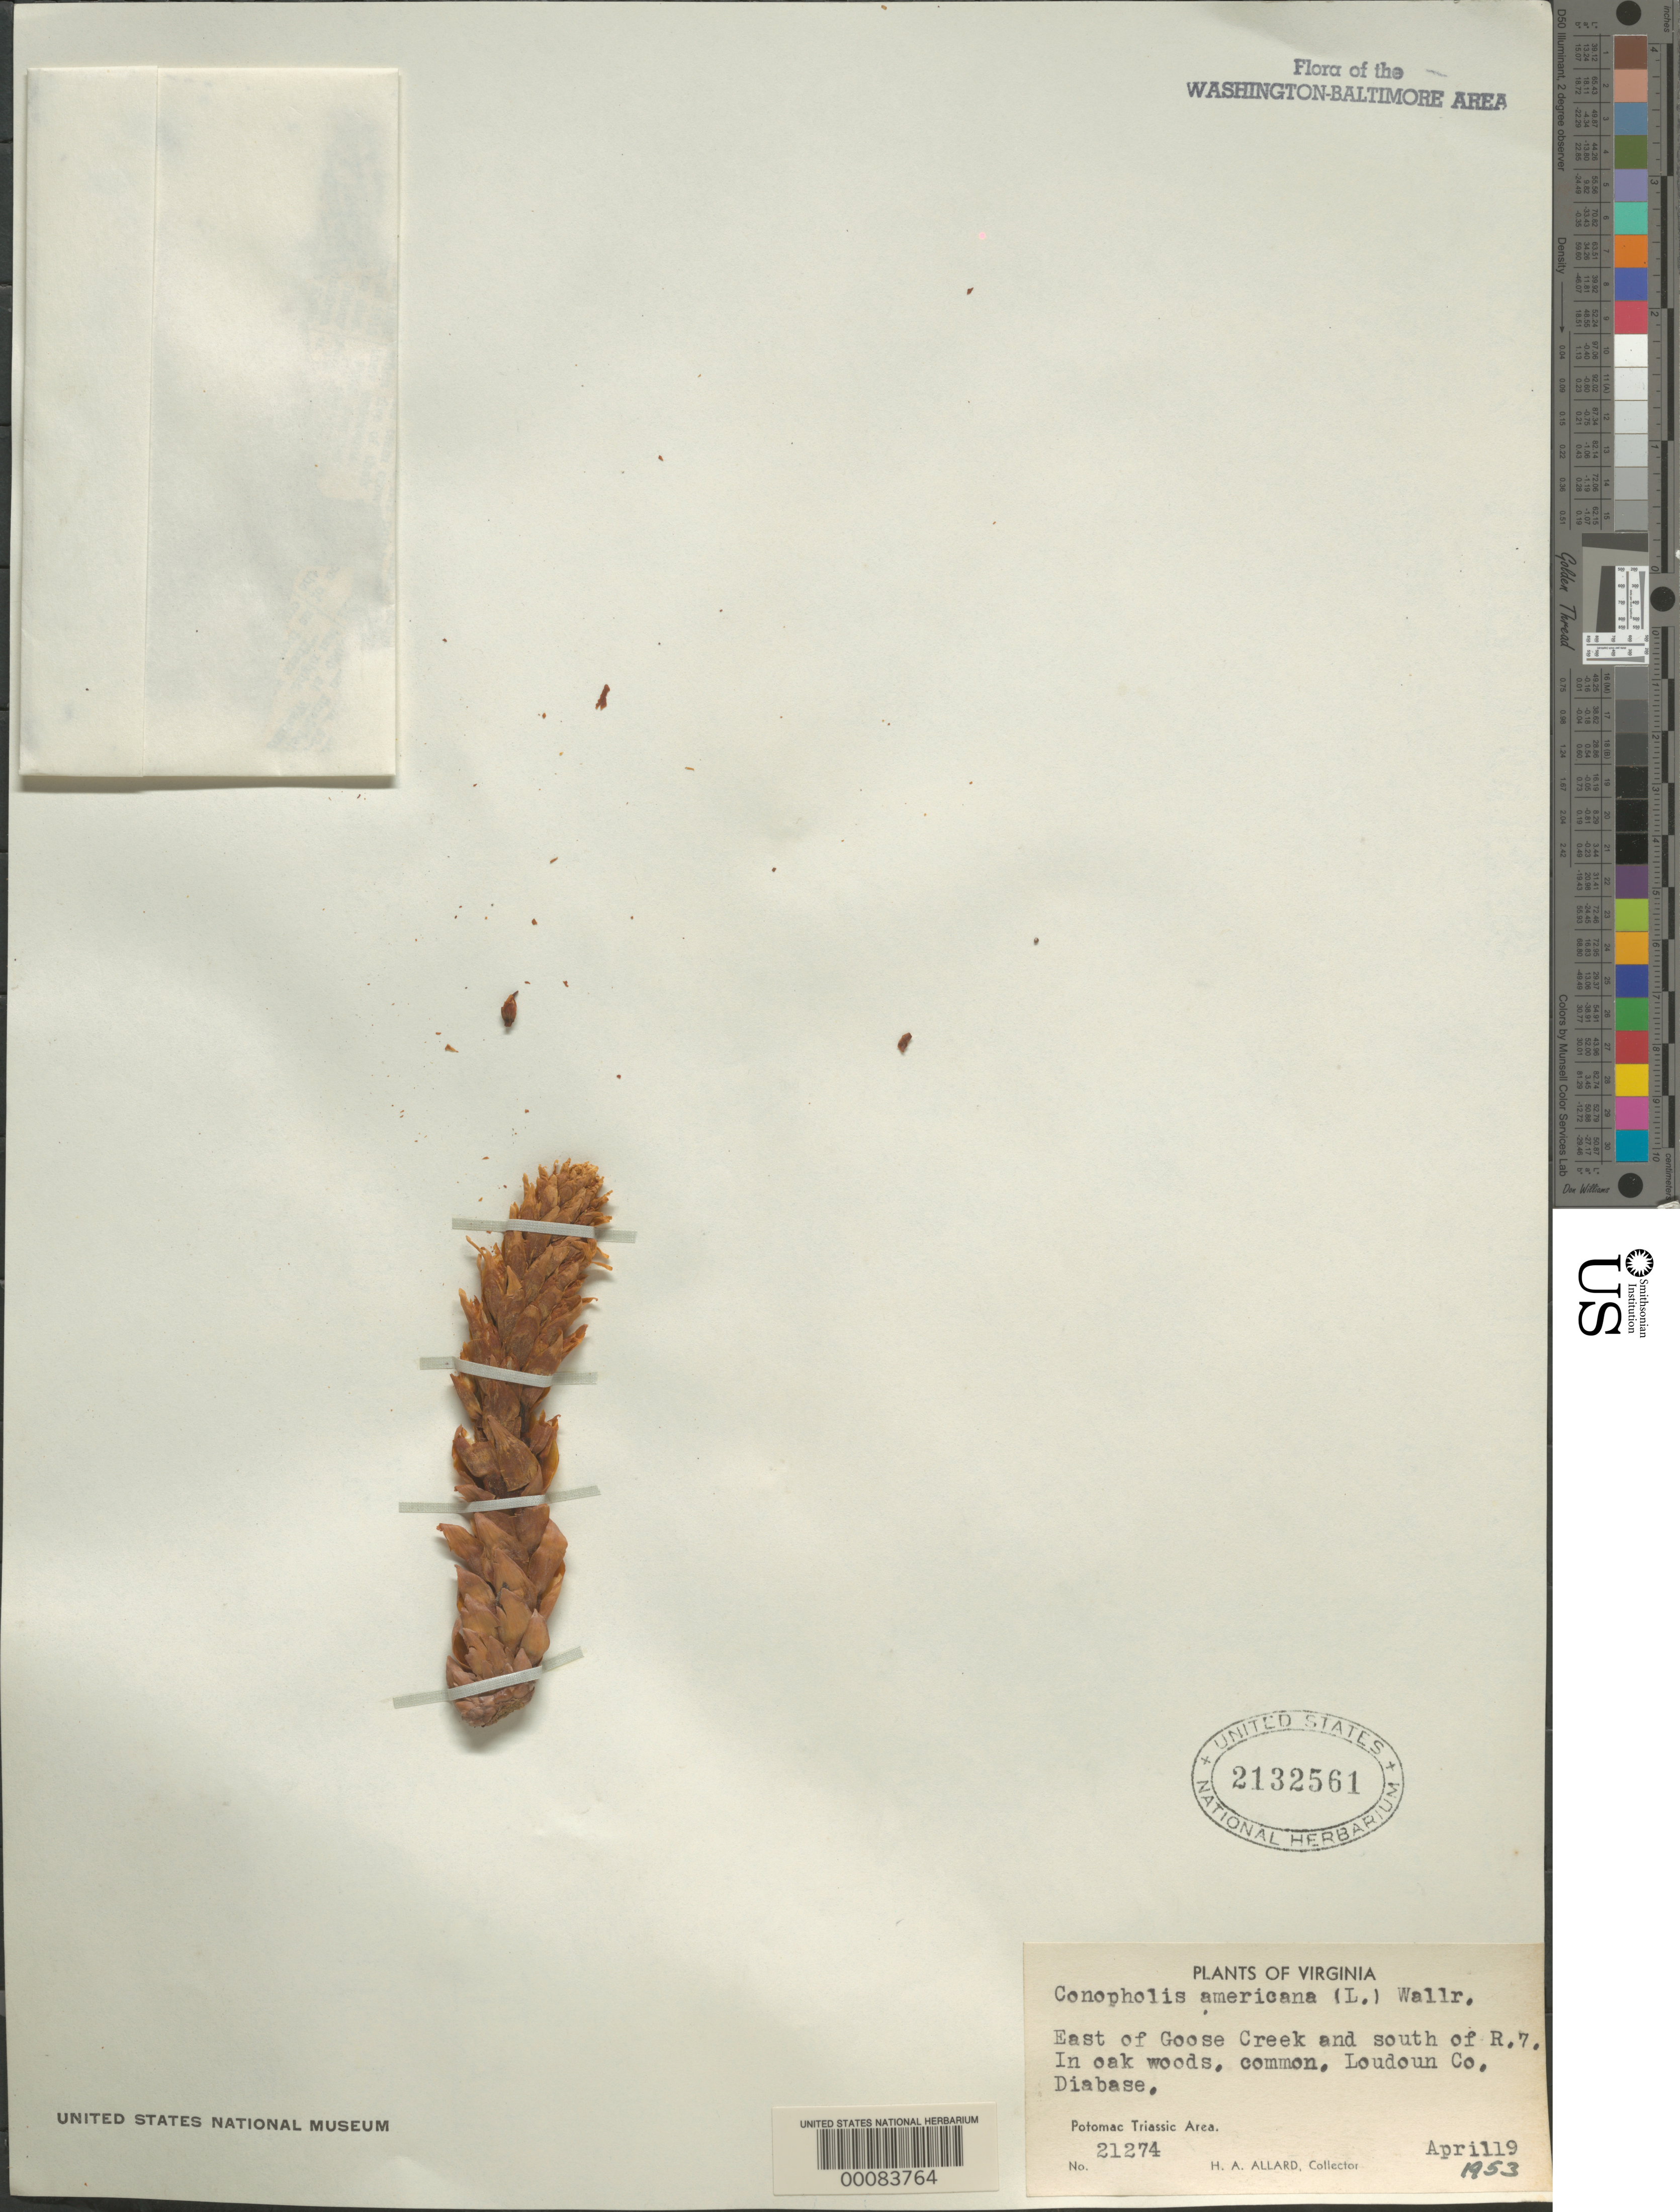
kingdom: Plantae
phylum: Tracheophyta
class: Magnoliopsida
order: Lamiales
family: Orobanchaceae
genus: Conopholis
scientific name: Conopholis americana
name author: (L. f.) Wallr.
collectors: H. A. Allard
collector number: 21274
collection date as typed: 19 Apr 1953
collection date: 1953-04-19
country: United States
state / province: Virginia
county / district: Loudoun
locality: East of Goose Creek and south of Rt 7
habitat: Oak woods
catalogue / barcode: US 2132561